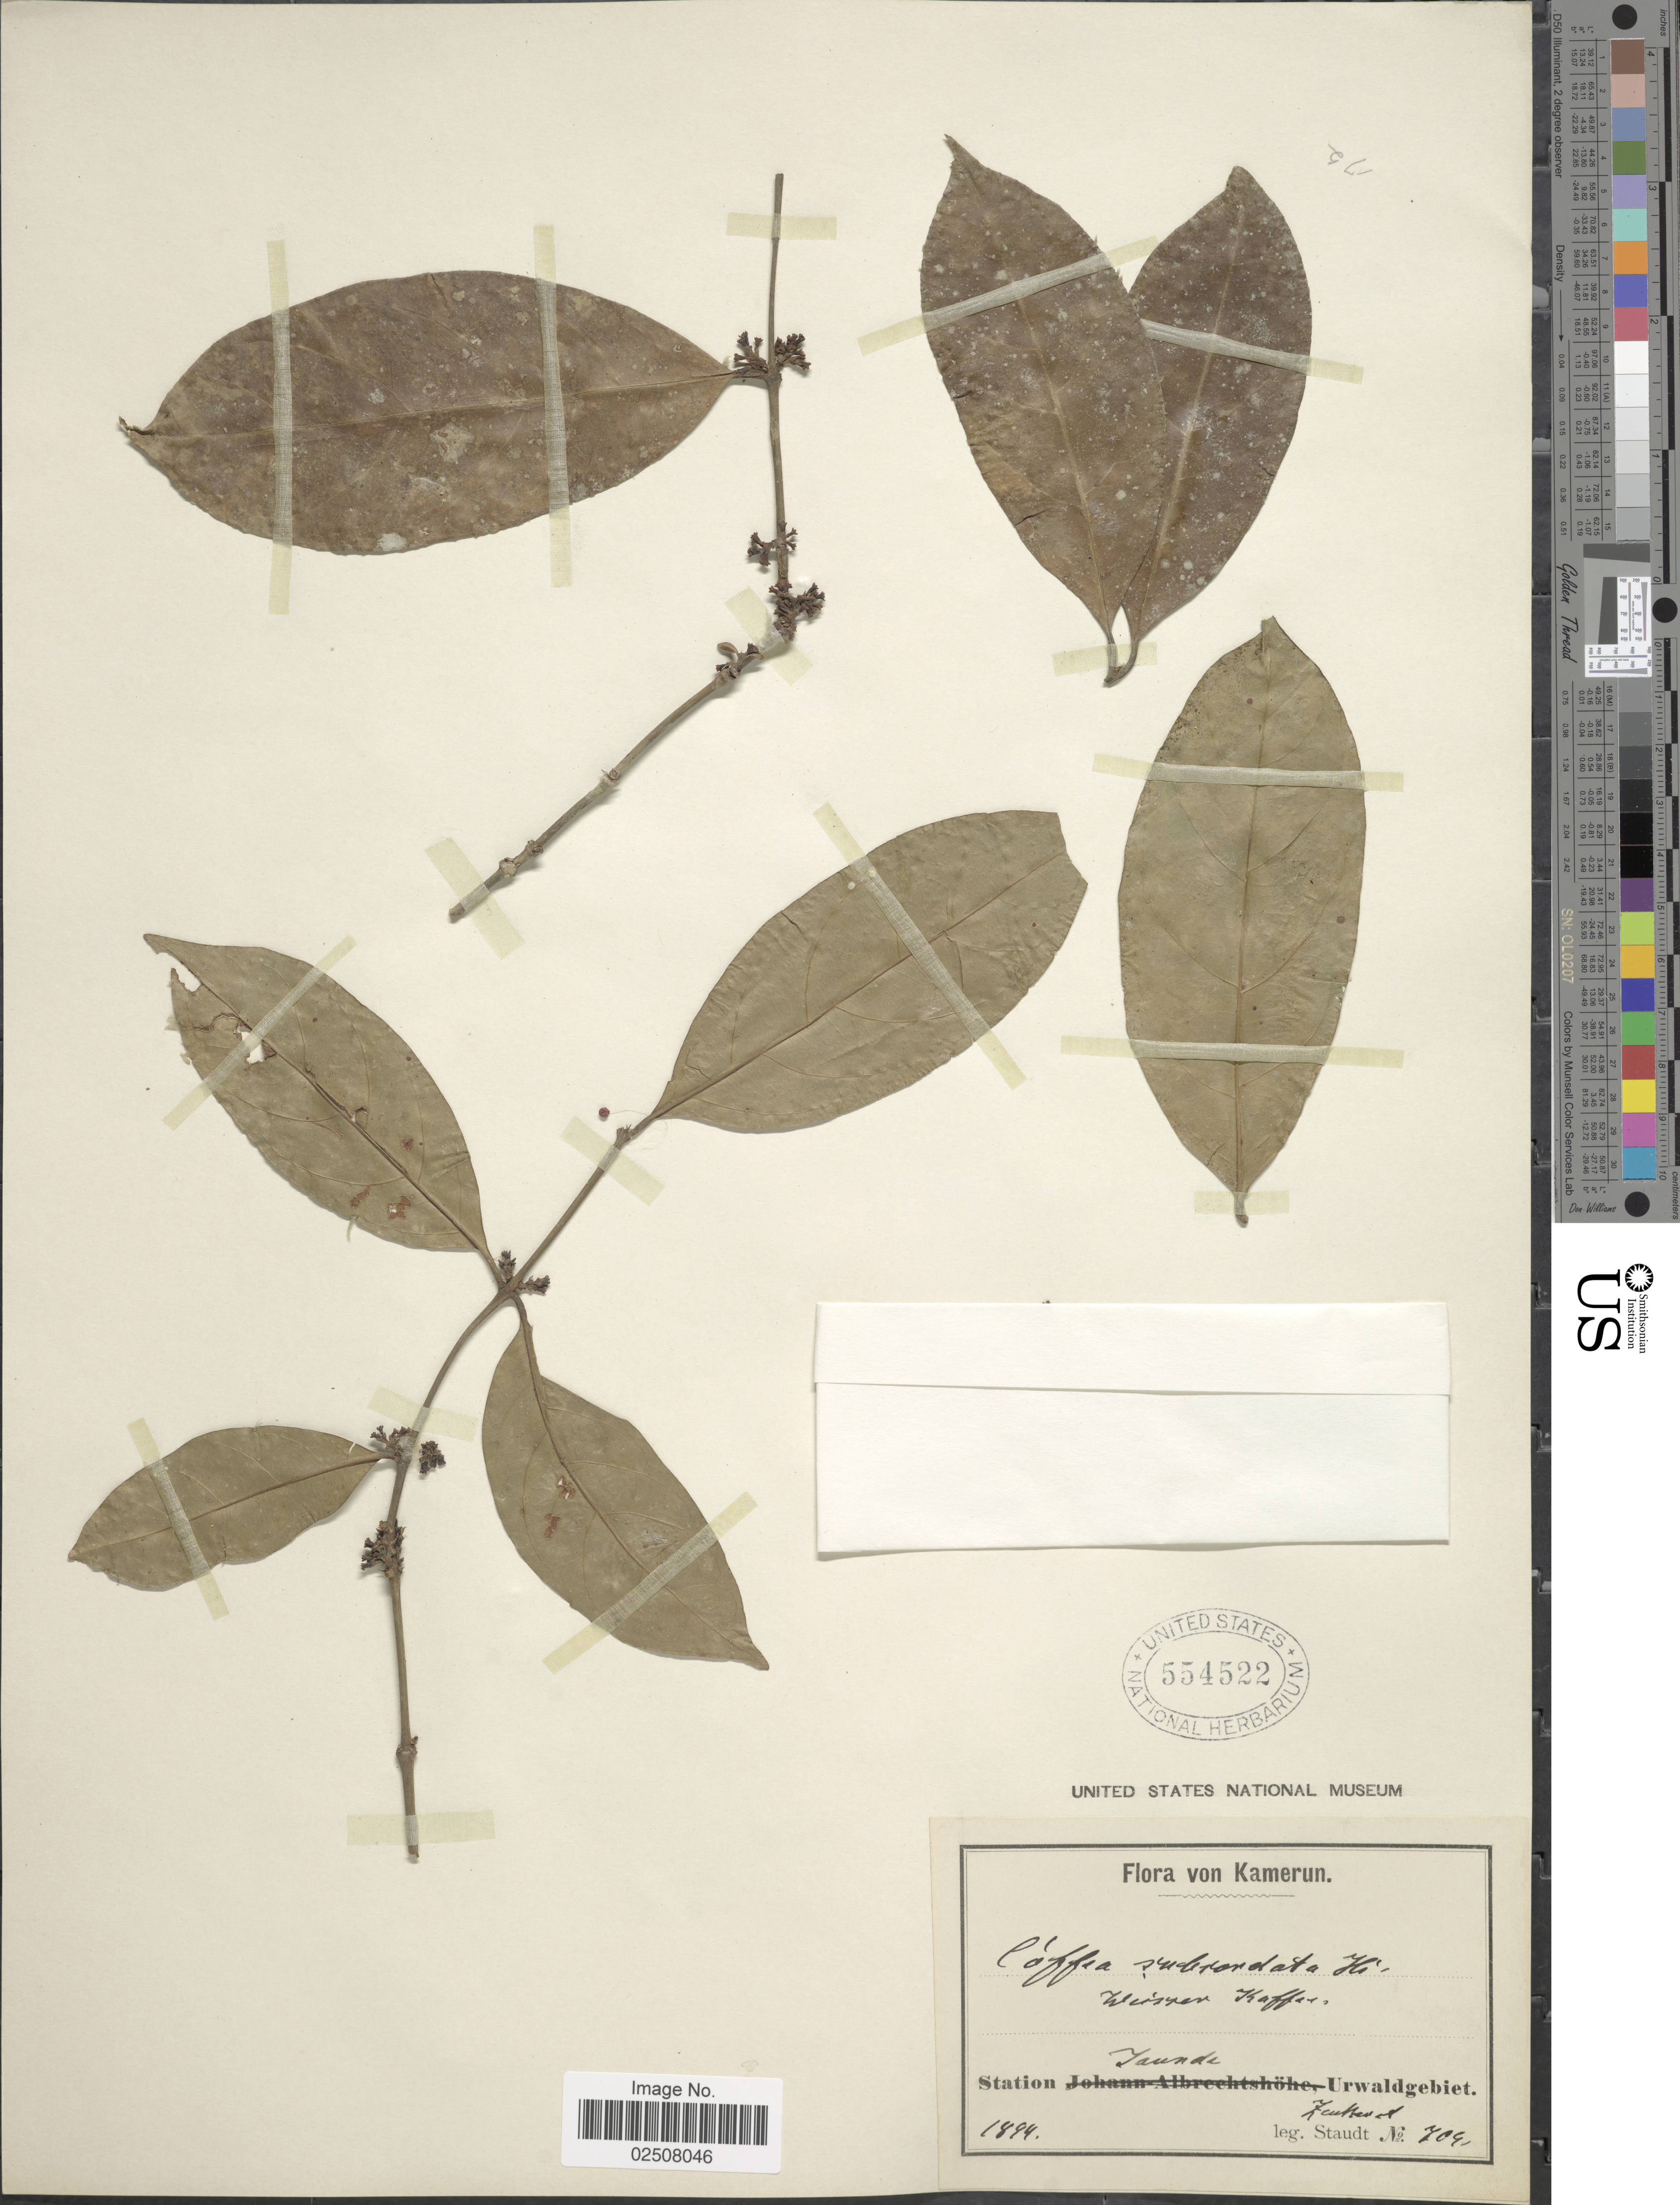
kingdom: Plantae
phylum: Tracheophyta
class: Magnoliopsida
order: Gentianales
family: Rubiaceae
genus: Coffea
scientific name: Coffea subcordata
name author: Hiern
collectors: -. Staudt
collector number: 74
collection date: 1894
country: Cameroon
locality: Station Jaunde, Urwaldgebiet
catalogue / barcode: US 554522